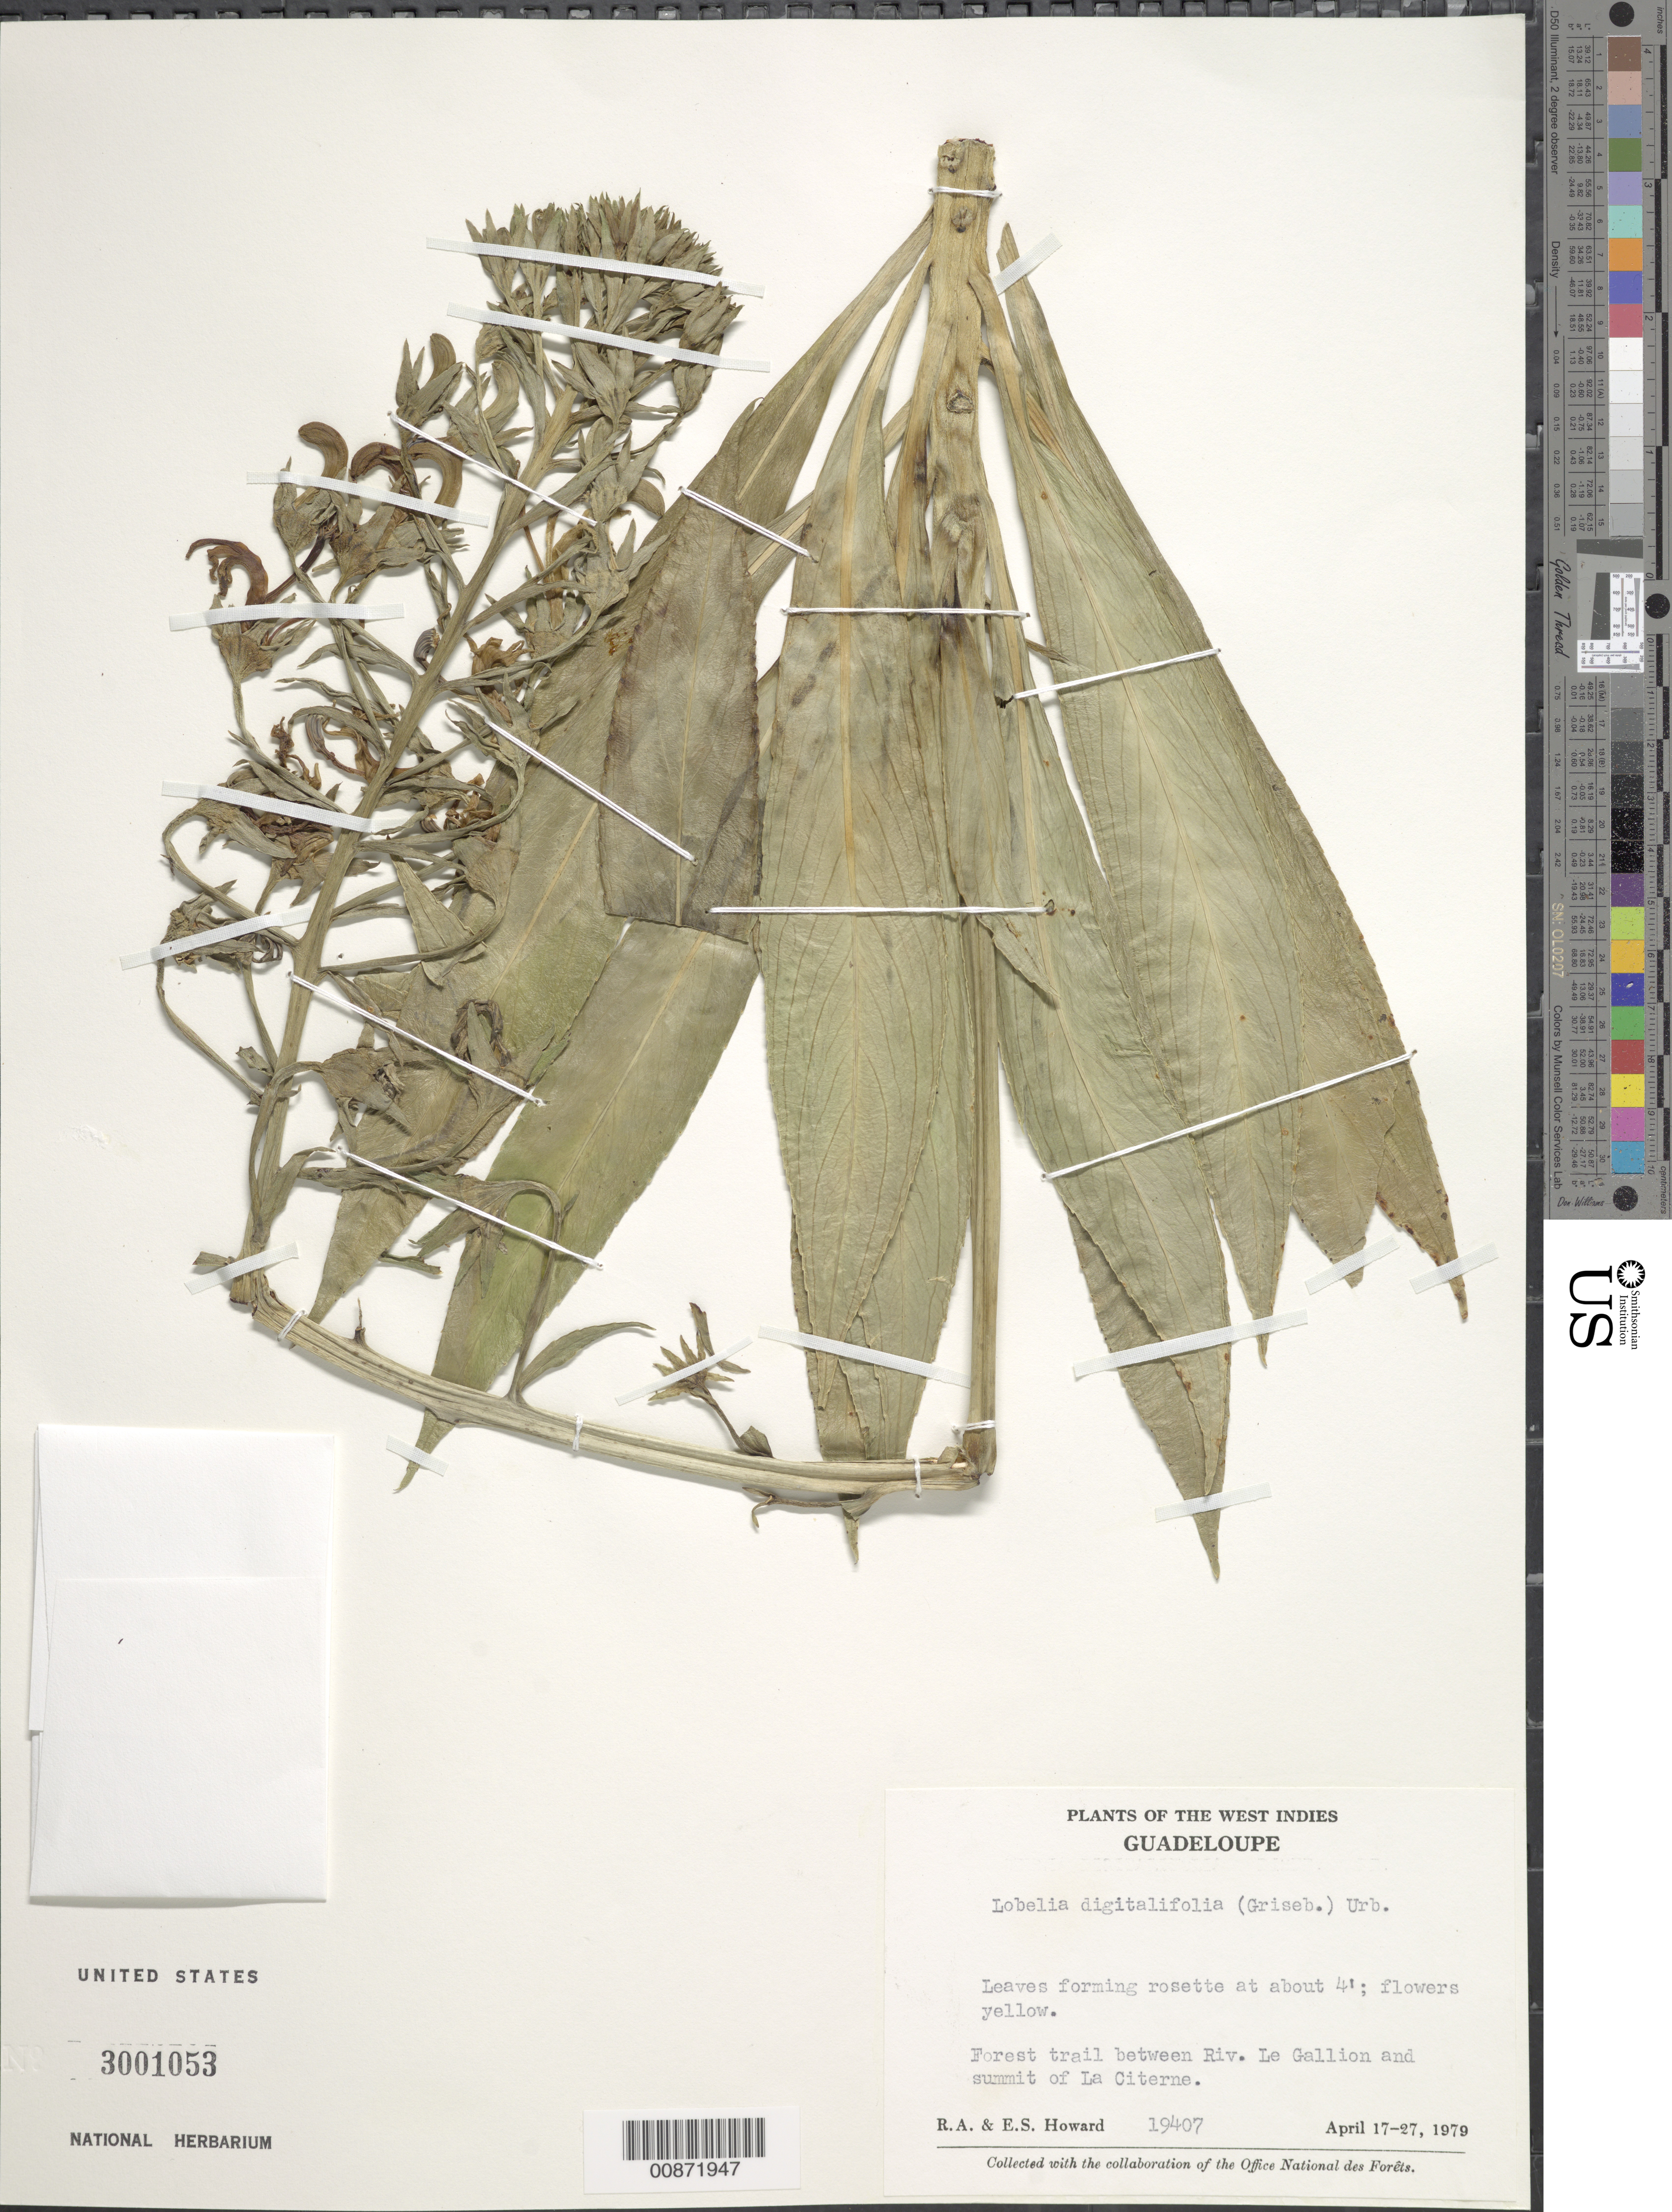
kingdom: Plantae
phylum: Tracheophyta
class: Magnoliopsida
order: Asterales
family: Campanulaceae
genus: Lobelia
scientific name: Lobelia cubana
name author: Urb.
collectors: R. A. Howard & E. S. Howard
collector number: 19407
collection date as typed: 17 Apr 1979 to 27 Apr 1979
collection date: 1979-04-17/1979-04-27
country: Guadeloupe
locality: Trail between Riv. Le Gallion and summit of La Citerne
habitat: Along forest trail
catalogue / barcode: US 3001053